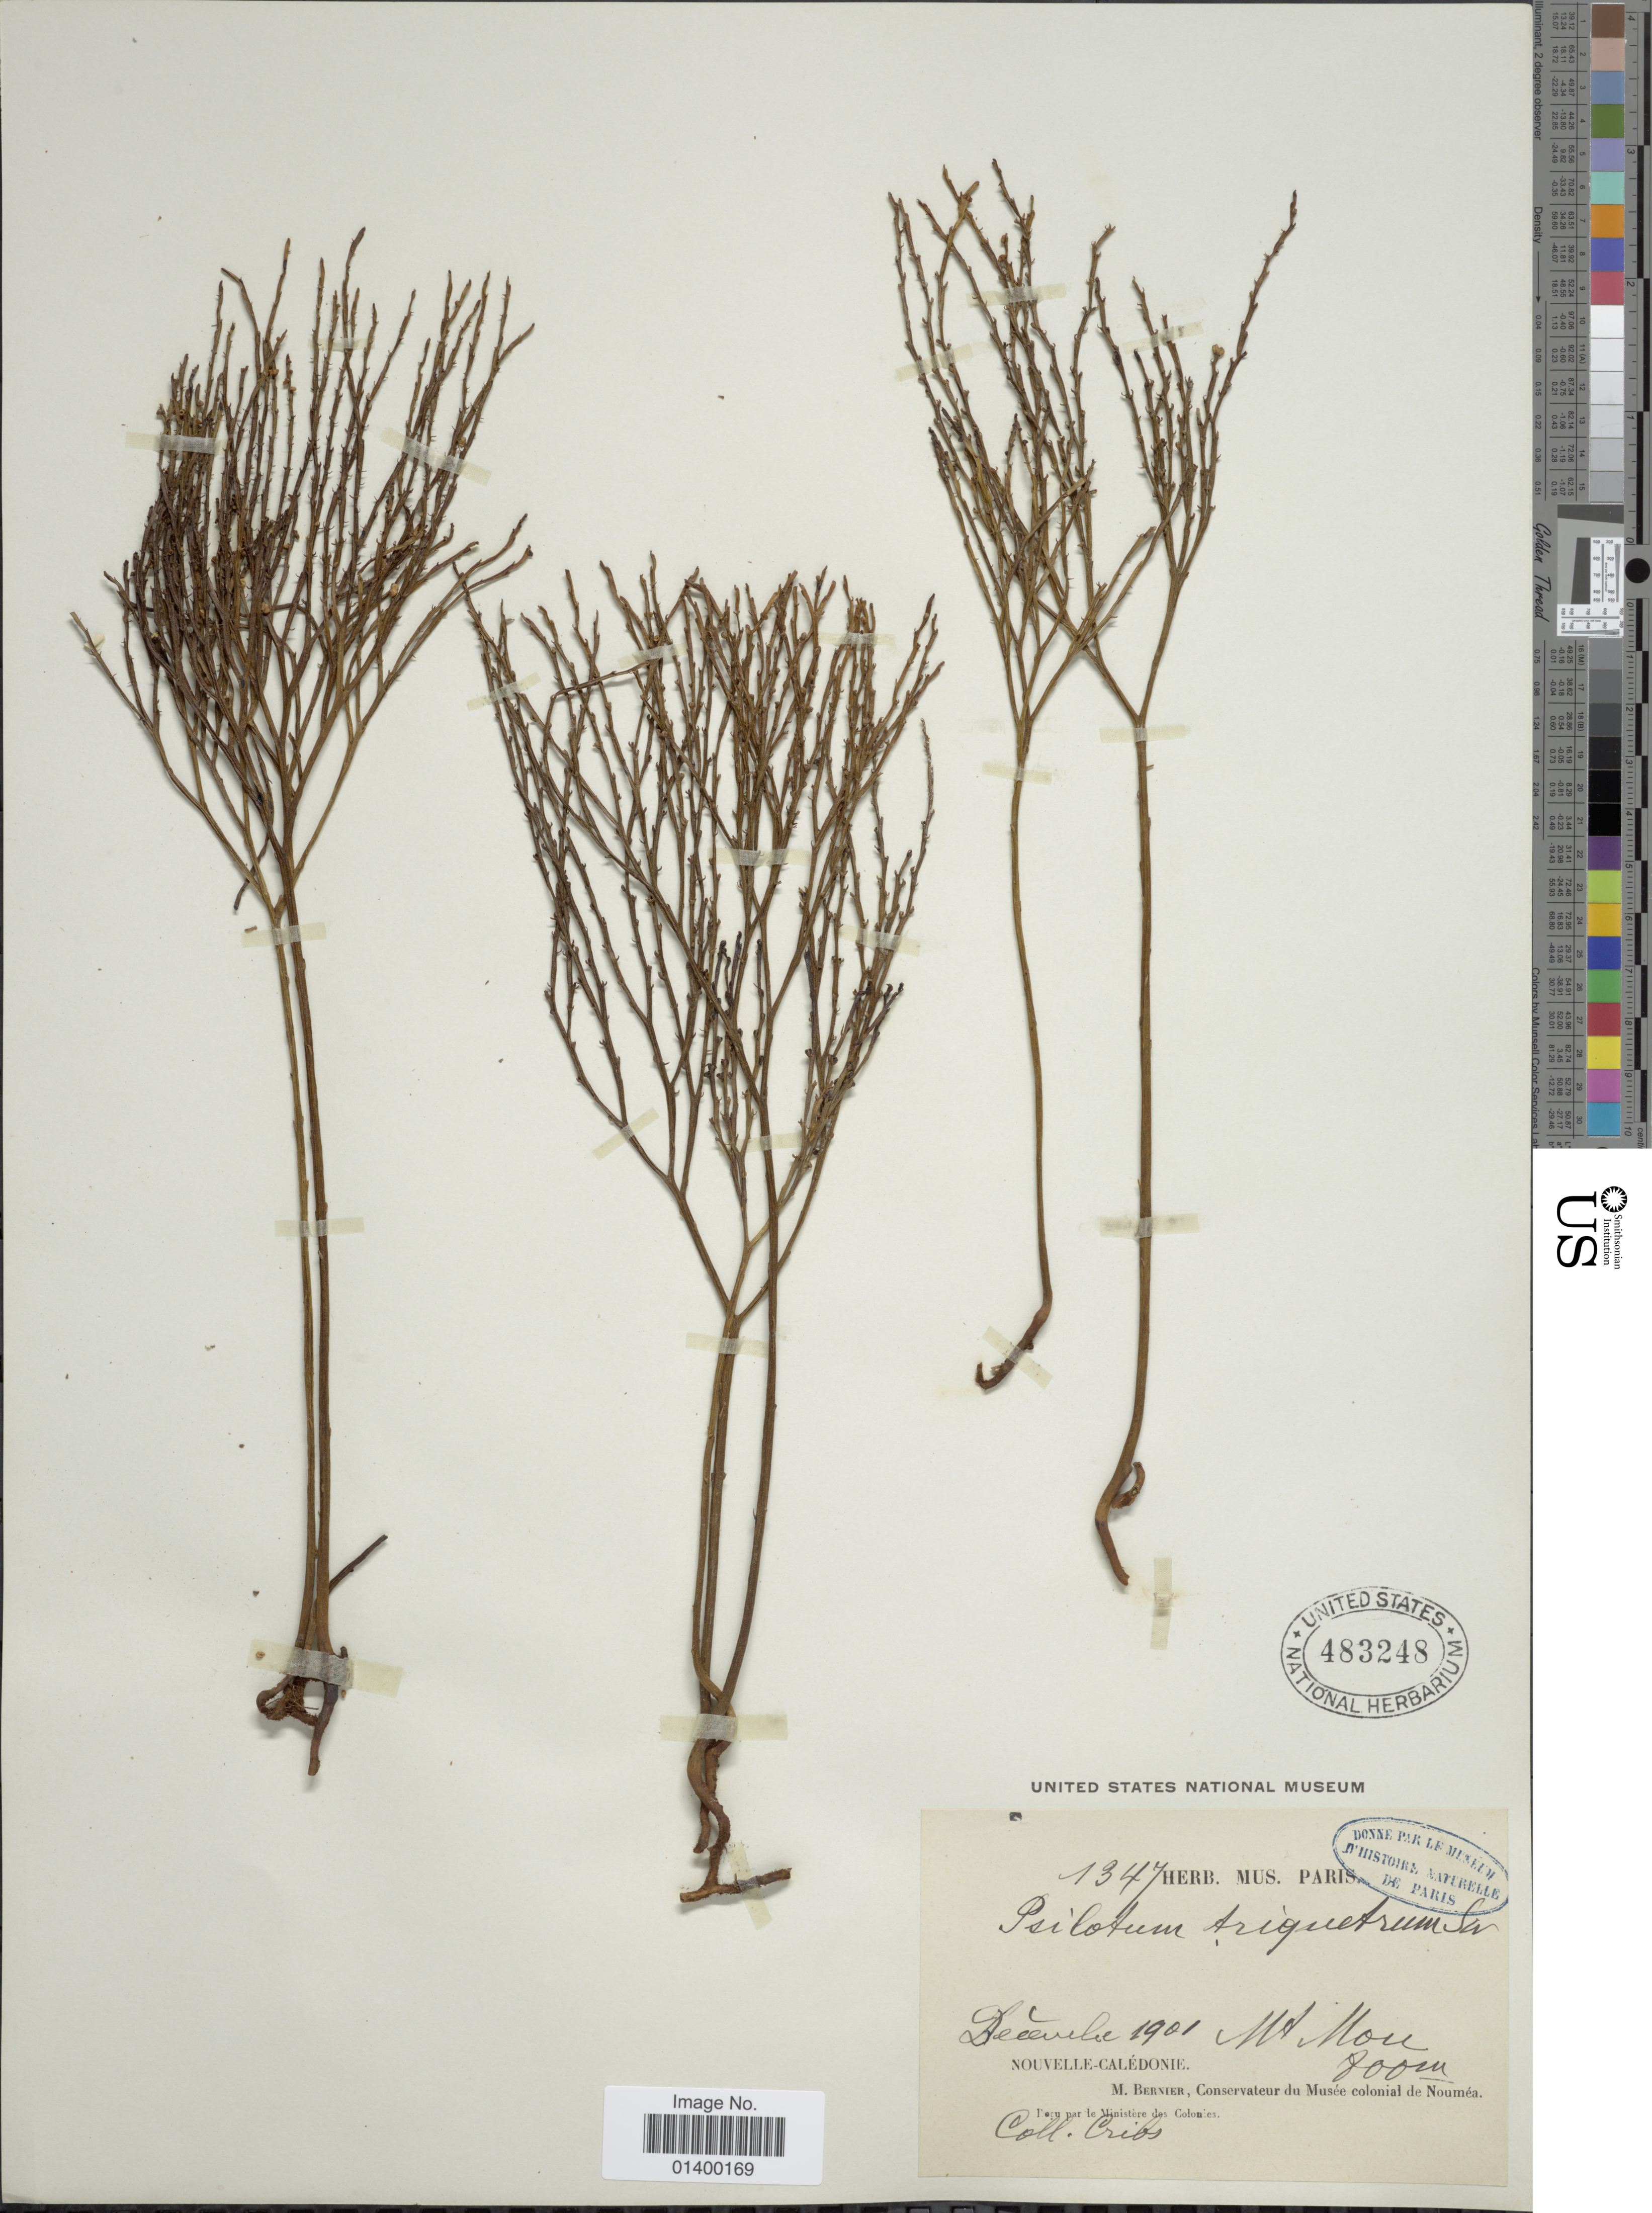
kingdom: Plantae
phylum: Tracheophyta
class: Polypodiopsida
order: Psilotales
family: Psilotaceae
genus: Psilotum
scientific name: Psilotum nudum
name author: (L.) P. Beauv.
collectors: Cribs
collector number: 1347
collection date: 1901-12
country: New Caledonia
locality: Mt. Mou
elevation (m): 700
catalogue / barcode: US 483248